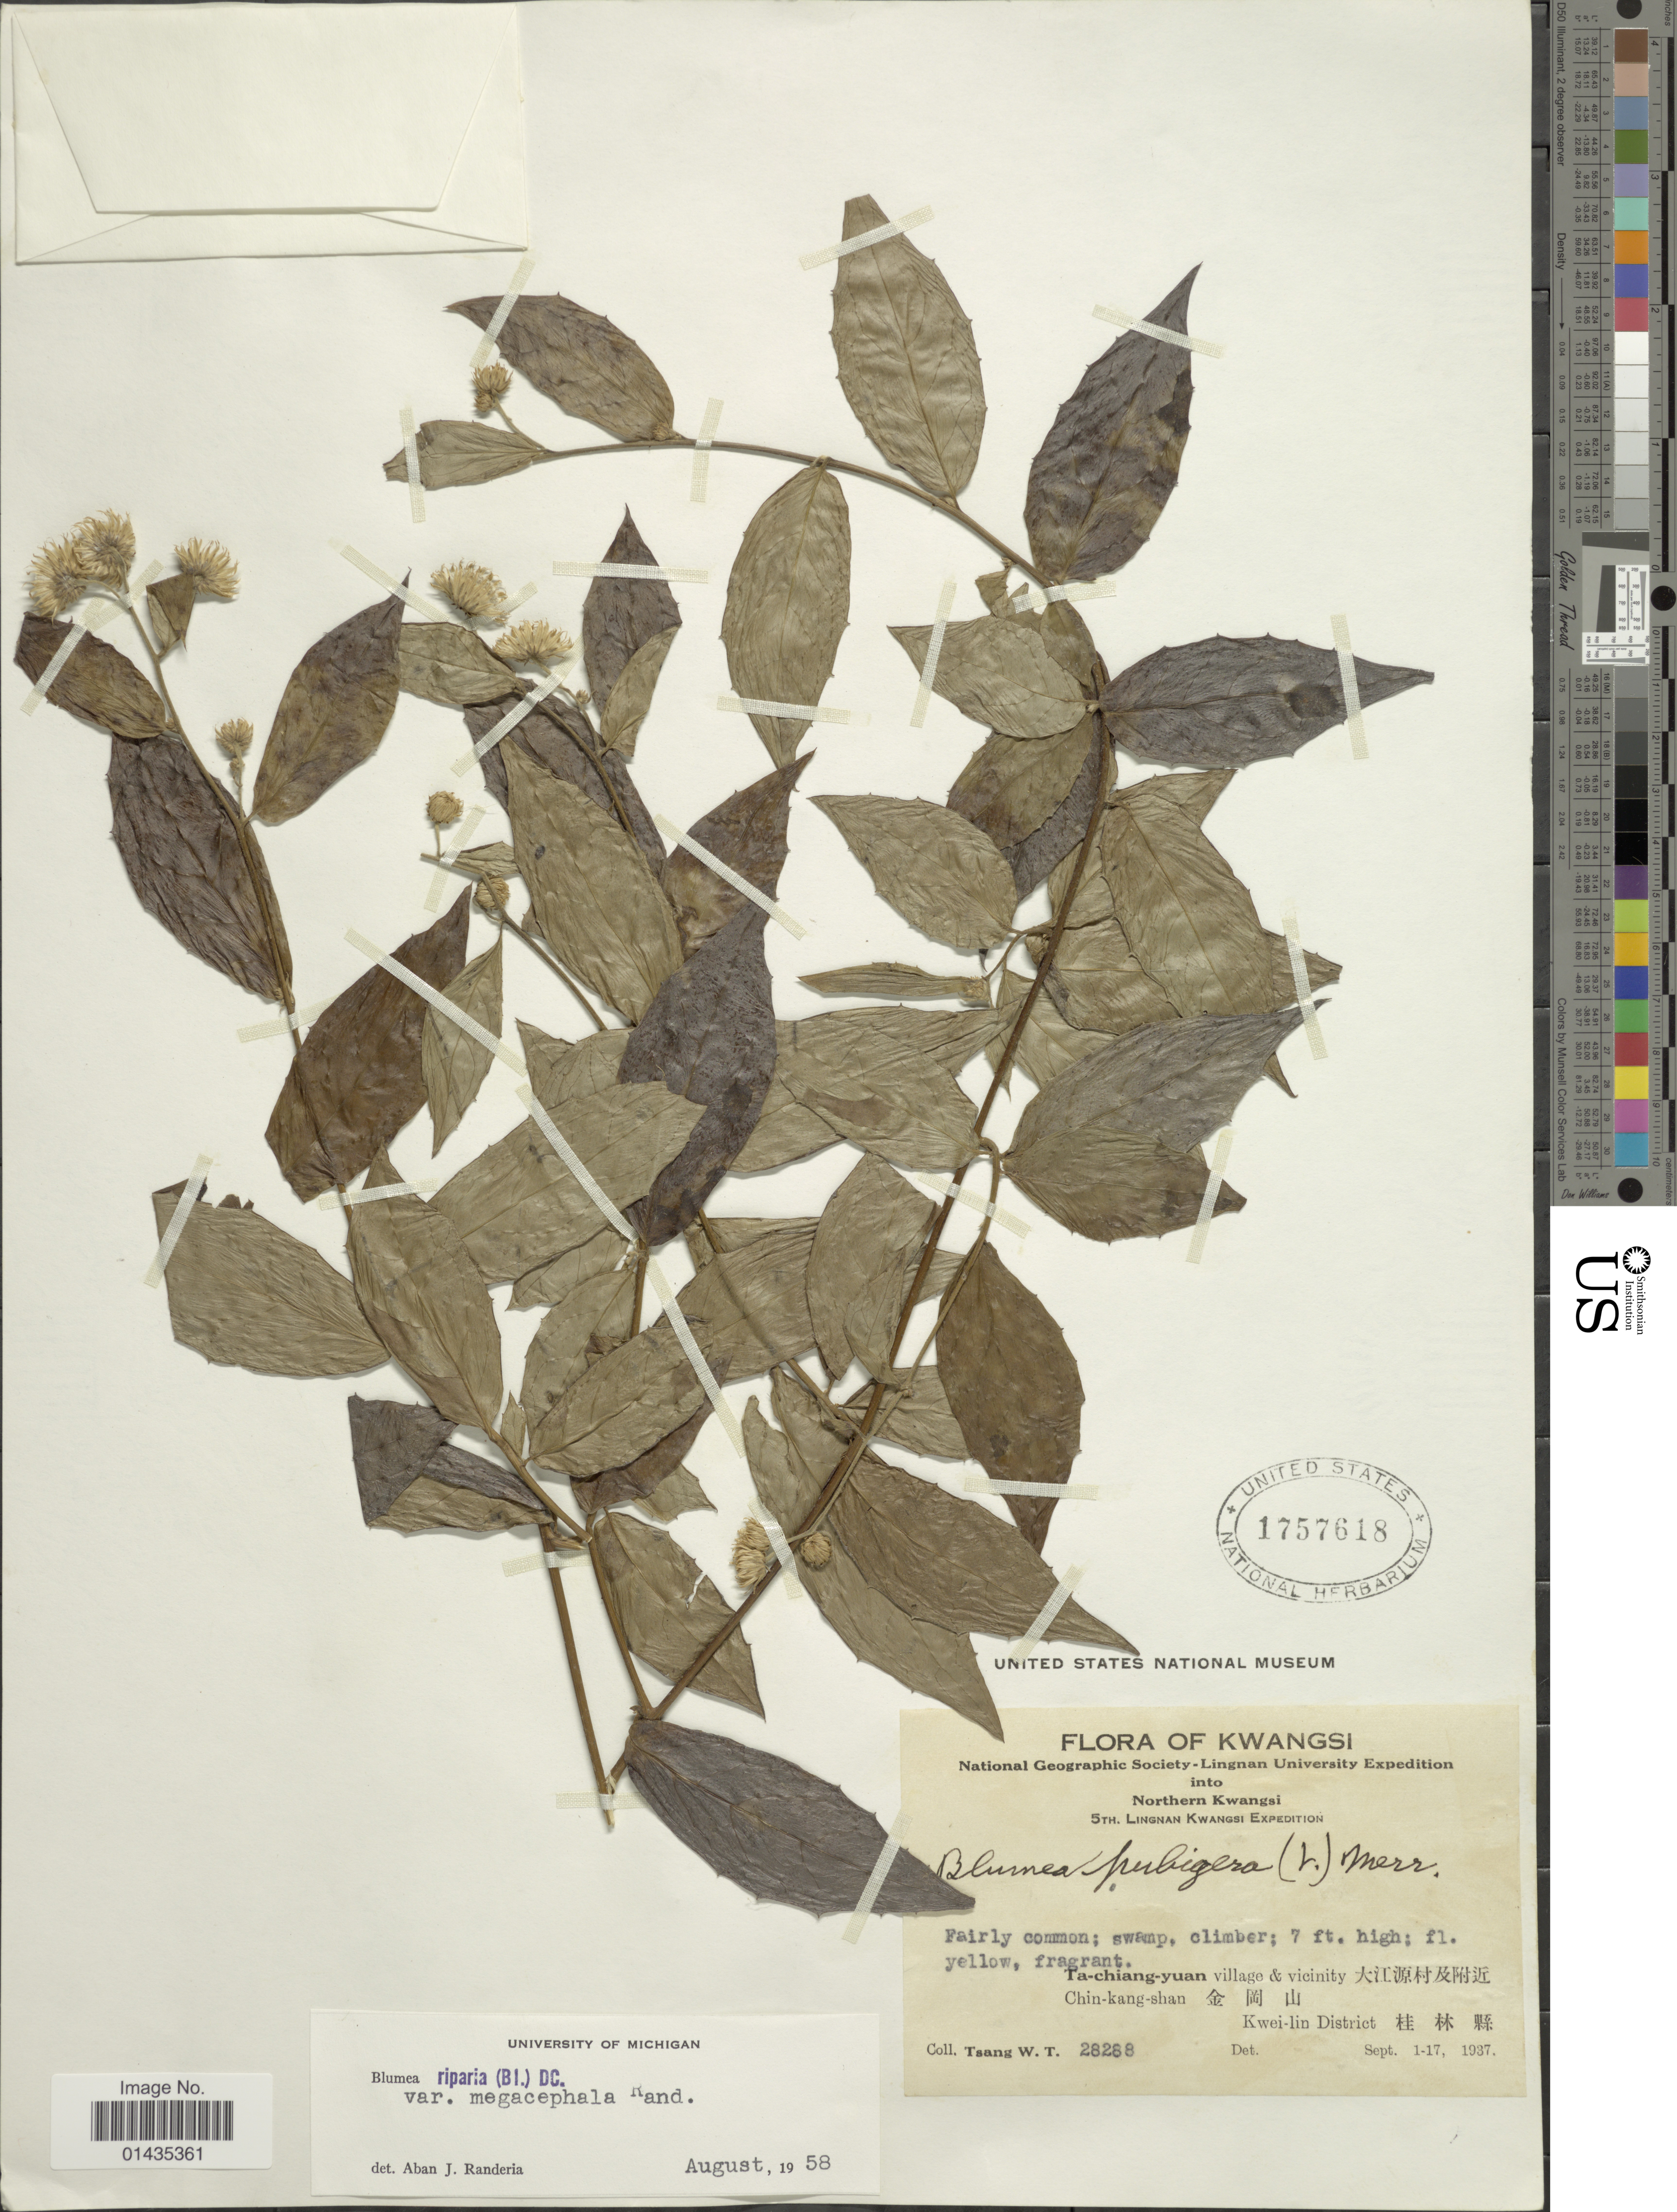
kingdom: Plantae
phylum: Tracheophyta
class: Magnoliopsida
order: Asterales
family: Asteraceae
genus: Blumea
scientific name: Blumea riparia var. megacephala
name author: Randeria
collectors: W. T. Tsang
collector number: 28288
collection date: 1937-09-01/1937-09-17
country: China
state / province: Guangxi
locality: Northern Kwangsi, Ta-chiang-yuan village & vicinity, Chin-kang-shan, Kwei-lin District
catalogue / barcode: US 1757618